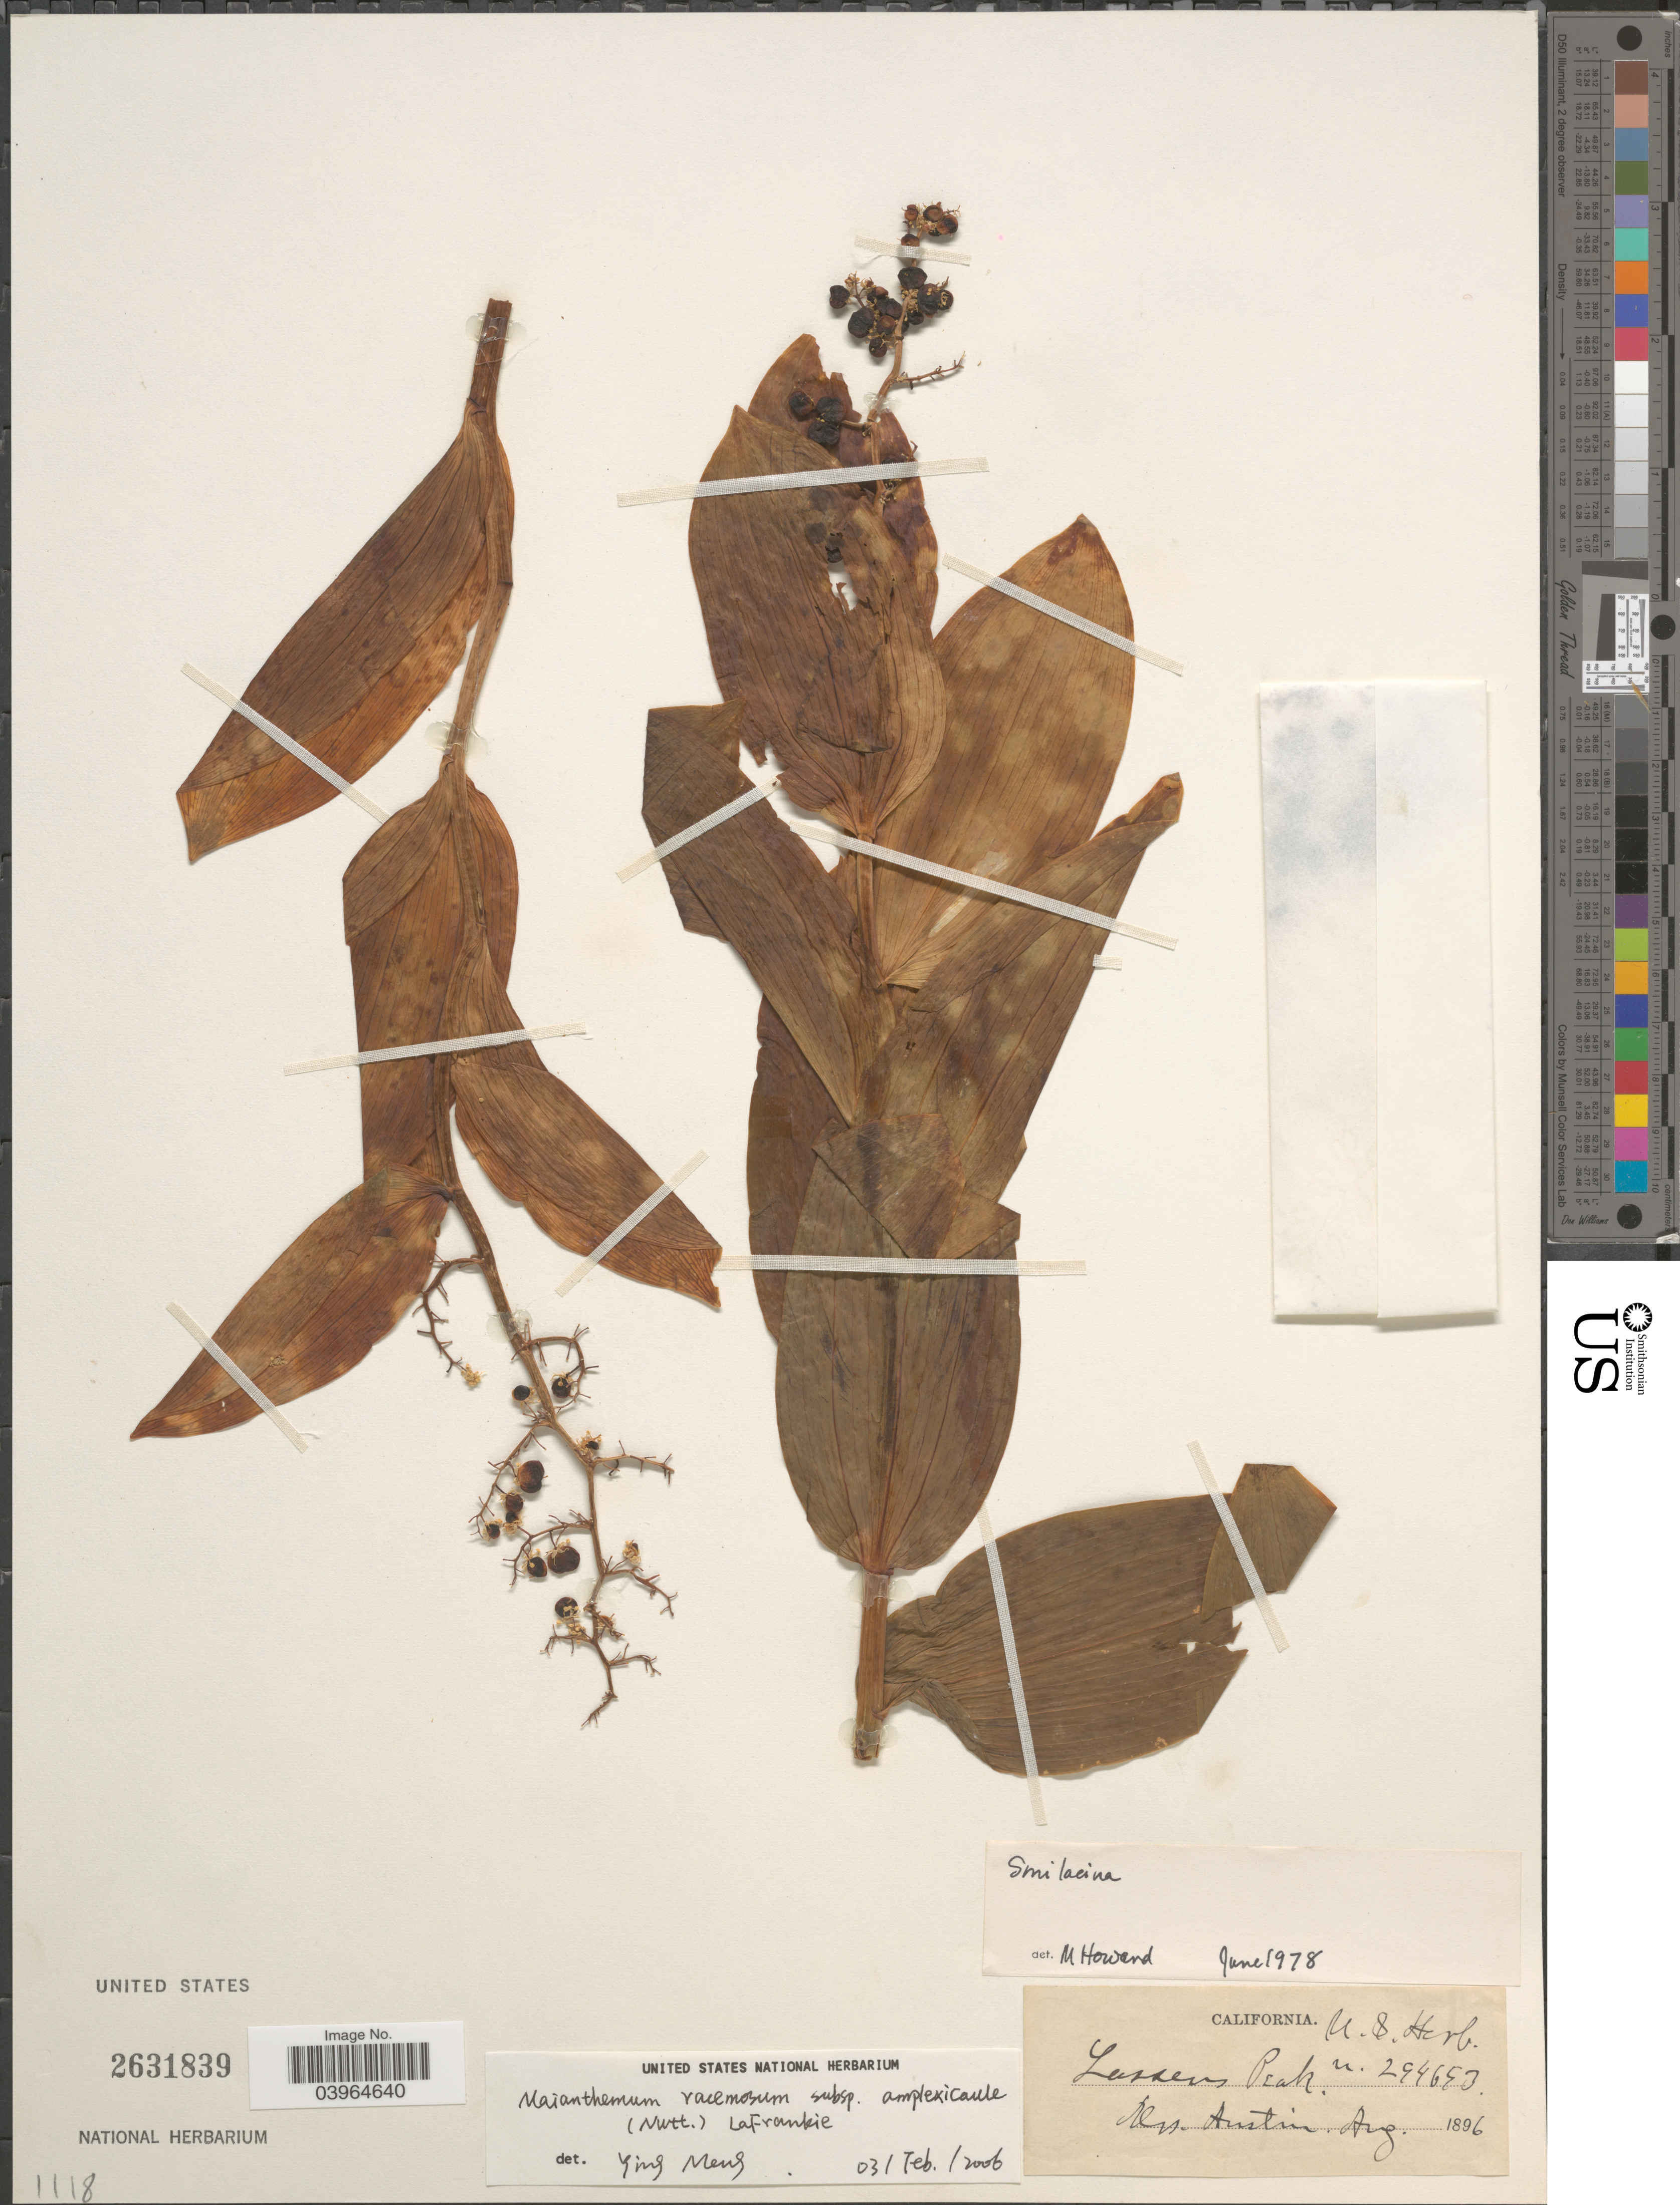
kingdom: Plantae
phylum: Tracheophyta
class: Liliopsida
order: Asparagales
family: Asparagaceae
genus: Maianthemum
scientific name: Maianthemum racemosum subsp. amplexicaule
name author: (Nutt.) LaFrankie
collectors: Austin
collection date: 1896-08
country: United States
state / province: California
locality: Lassen Peak.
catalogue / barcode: US 2631839